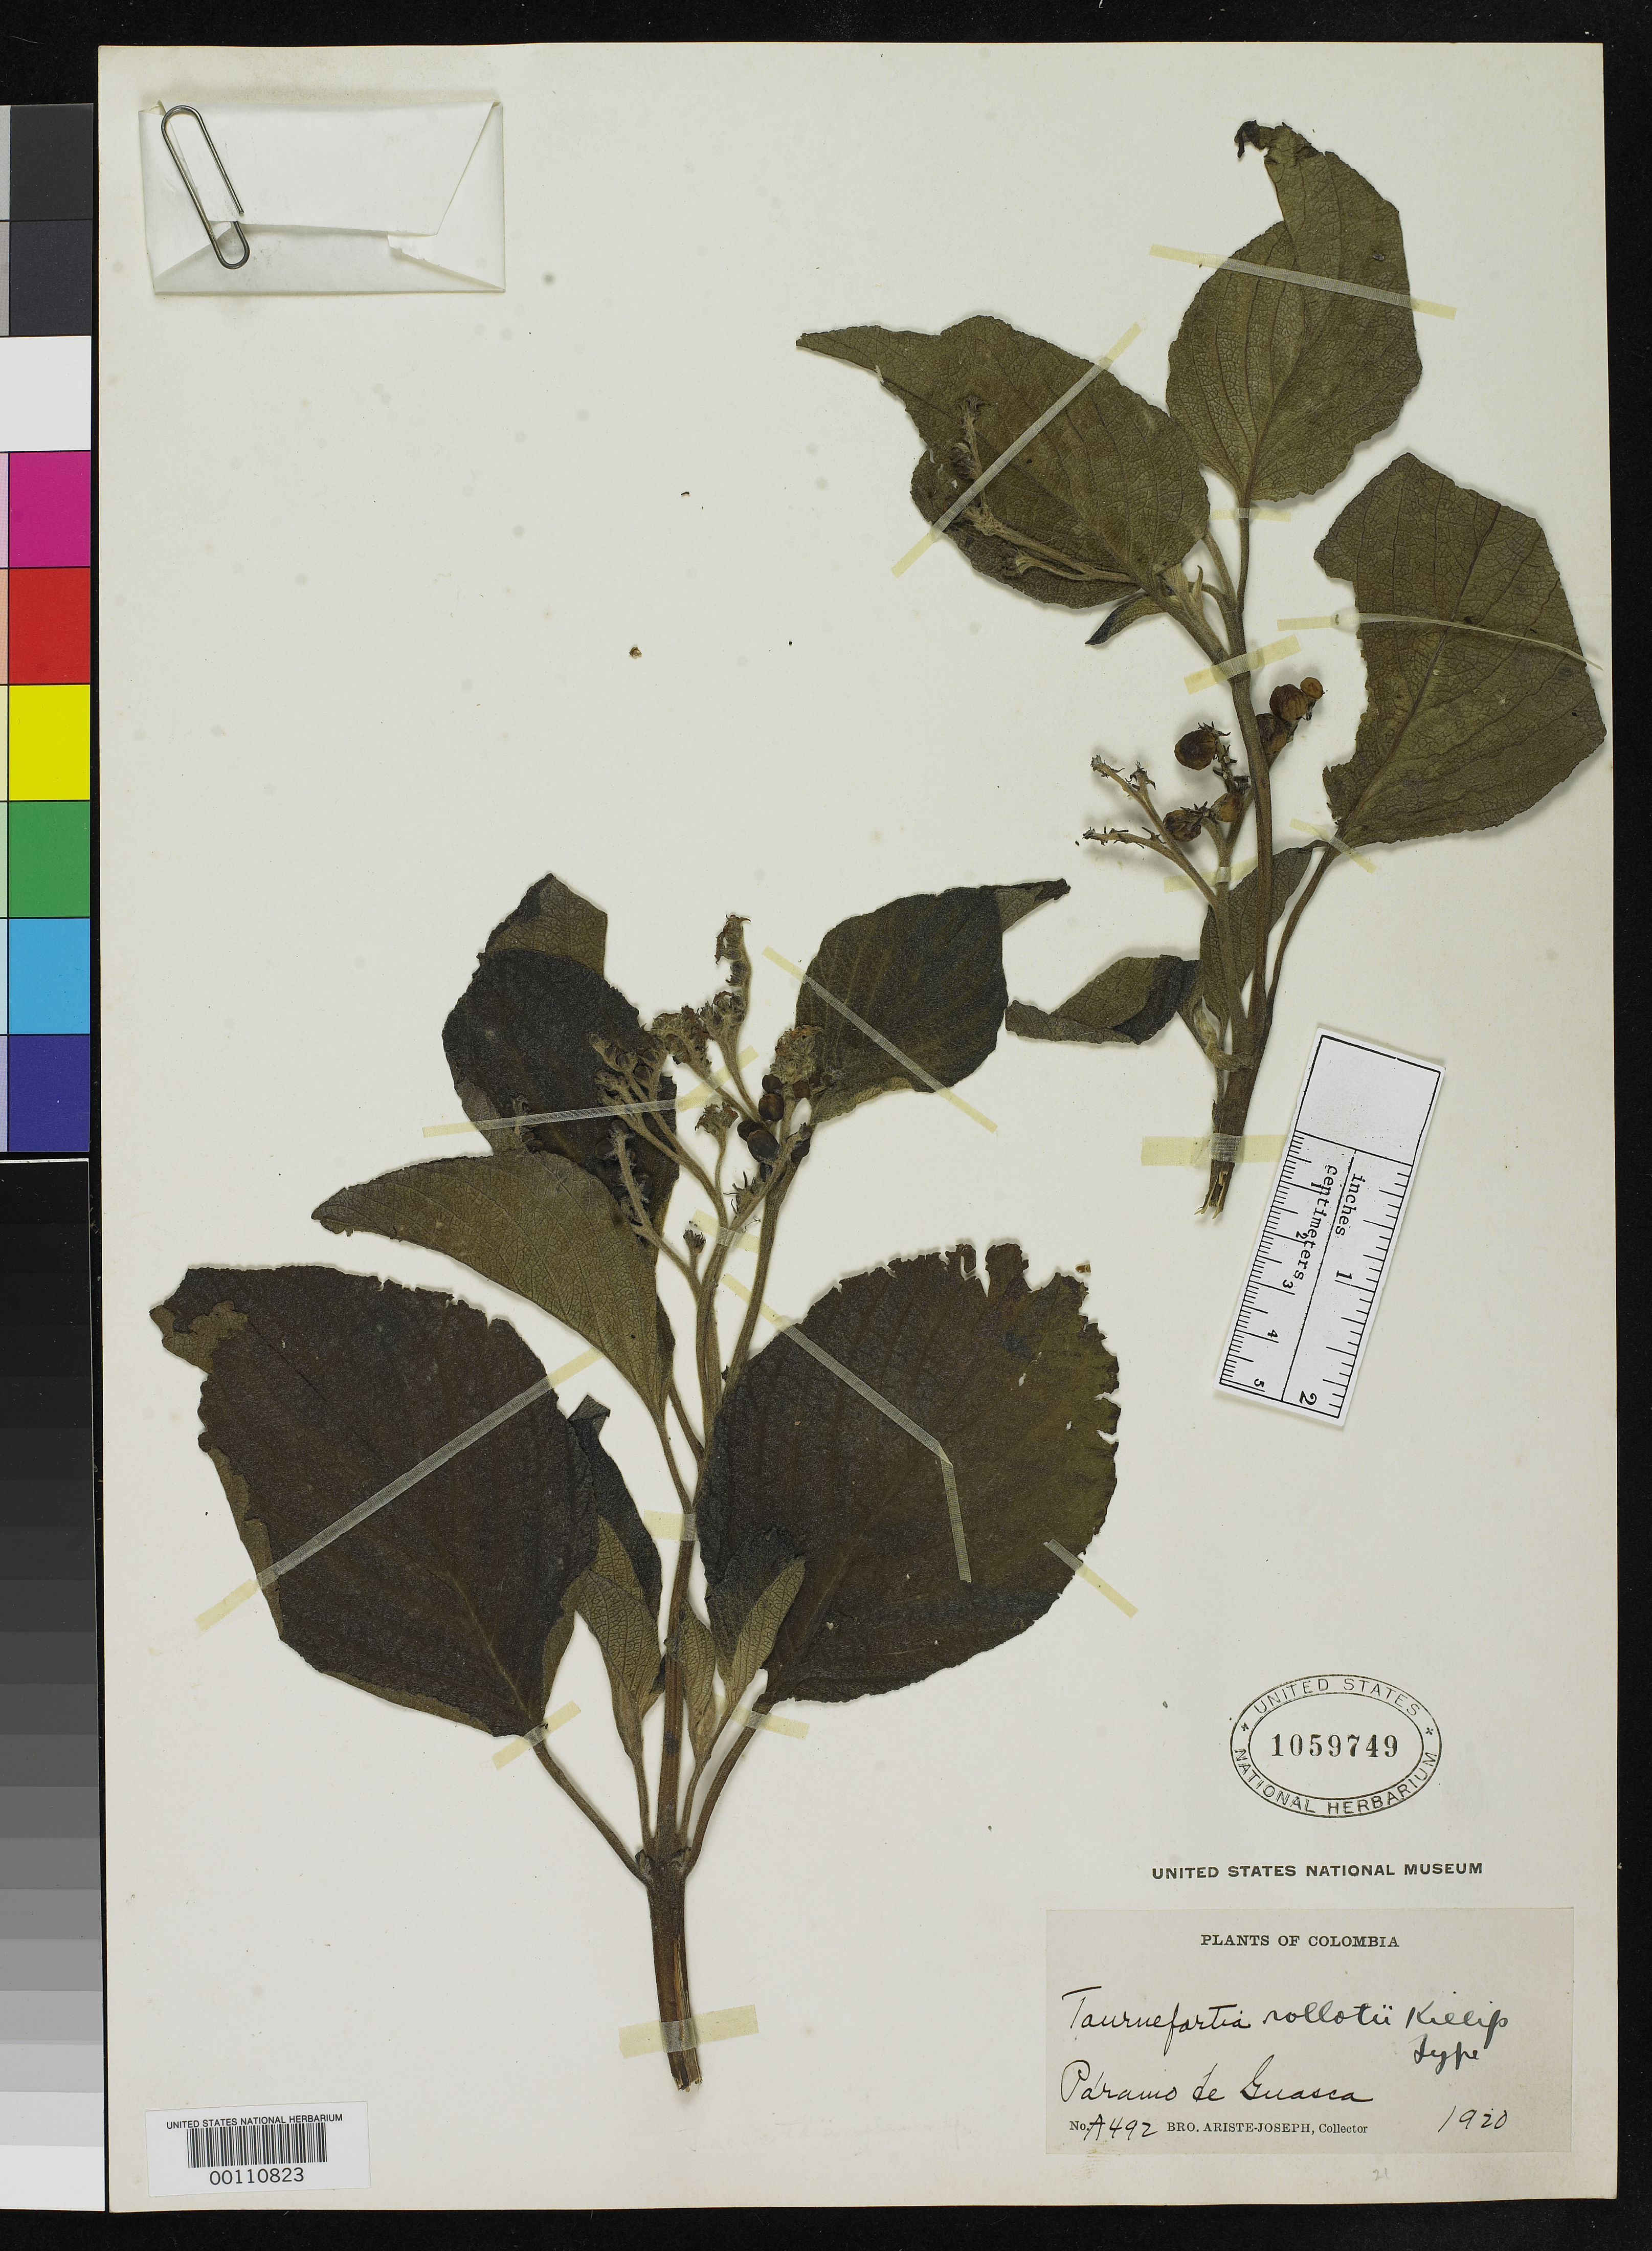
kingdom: Plantae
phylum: Tracheophyta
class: Magnoliopsida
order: Boraginales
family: Heliotropiaceae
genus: Tournefortia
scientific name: Tournefortia rollotii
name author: Killip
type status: Holotype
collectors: M. Rollot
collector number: Ariste-Joseph A-492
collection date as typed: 1920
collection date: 1920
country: Colombia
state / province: Cundinamarca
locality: Paramo de Guasca.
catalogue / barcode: US 1059749